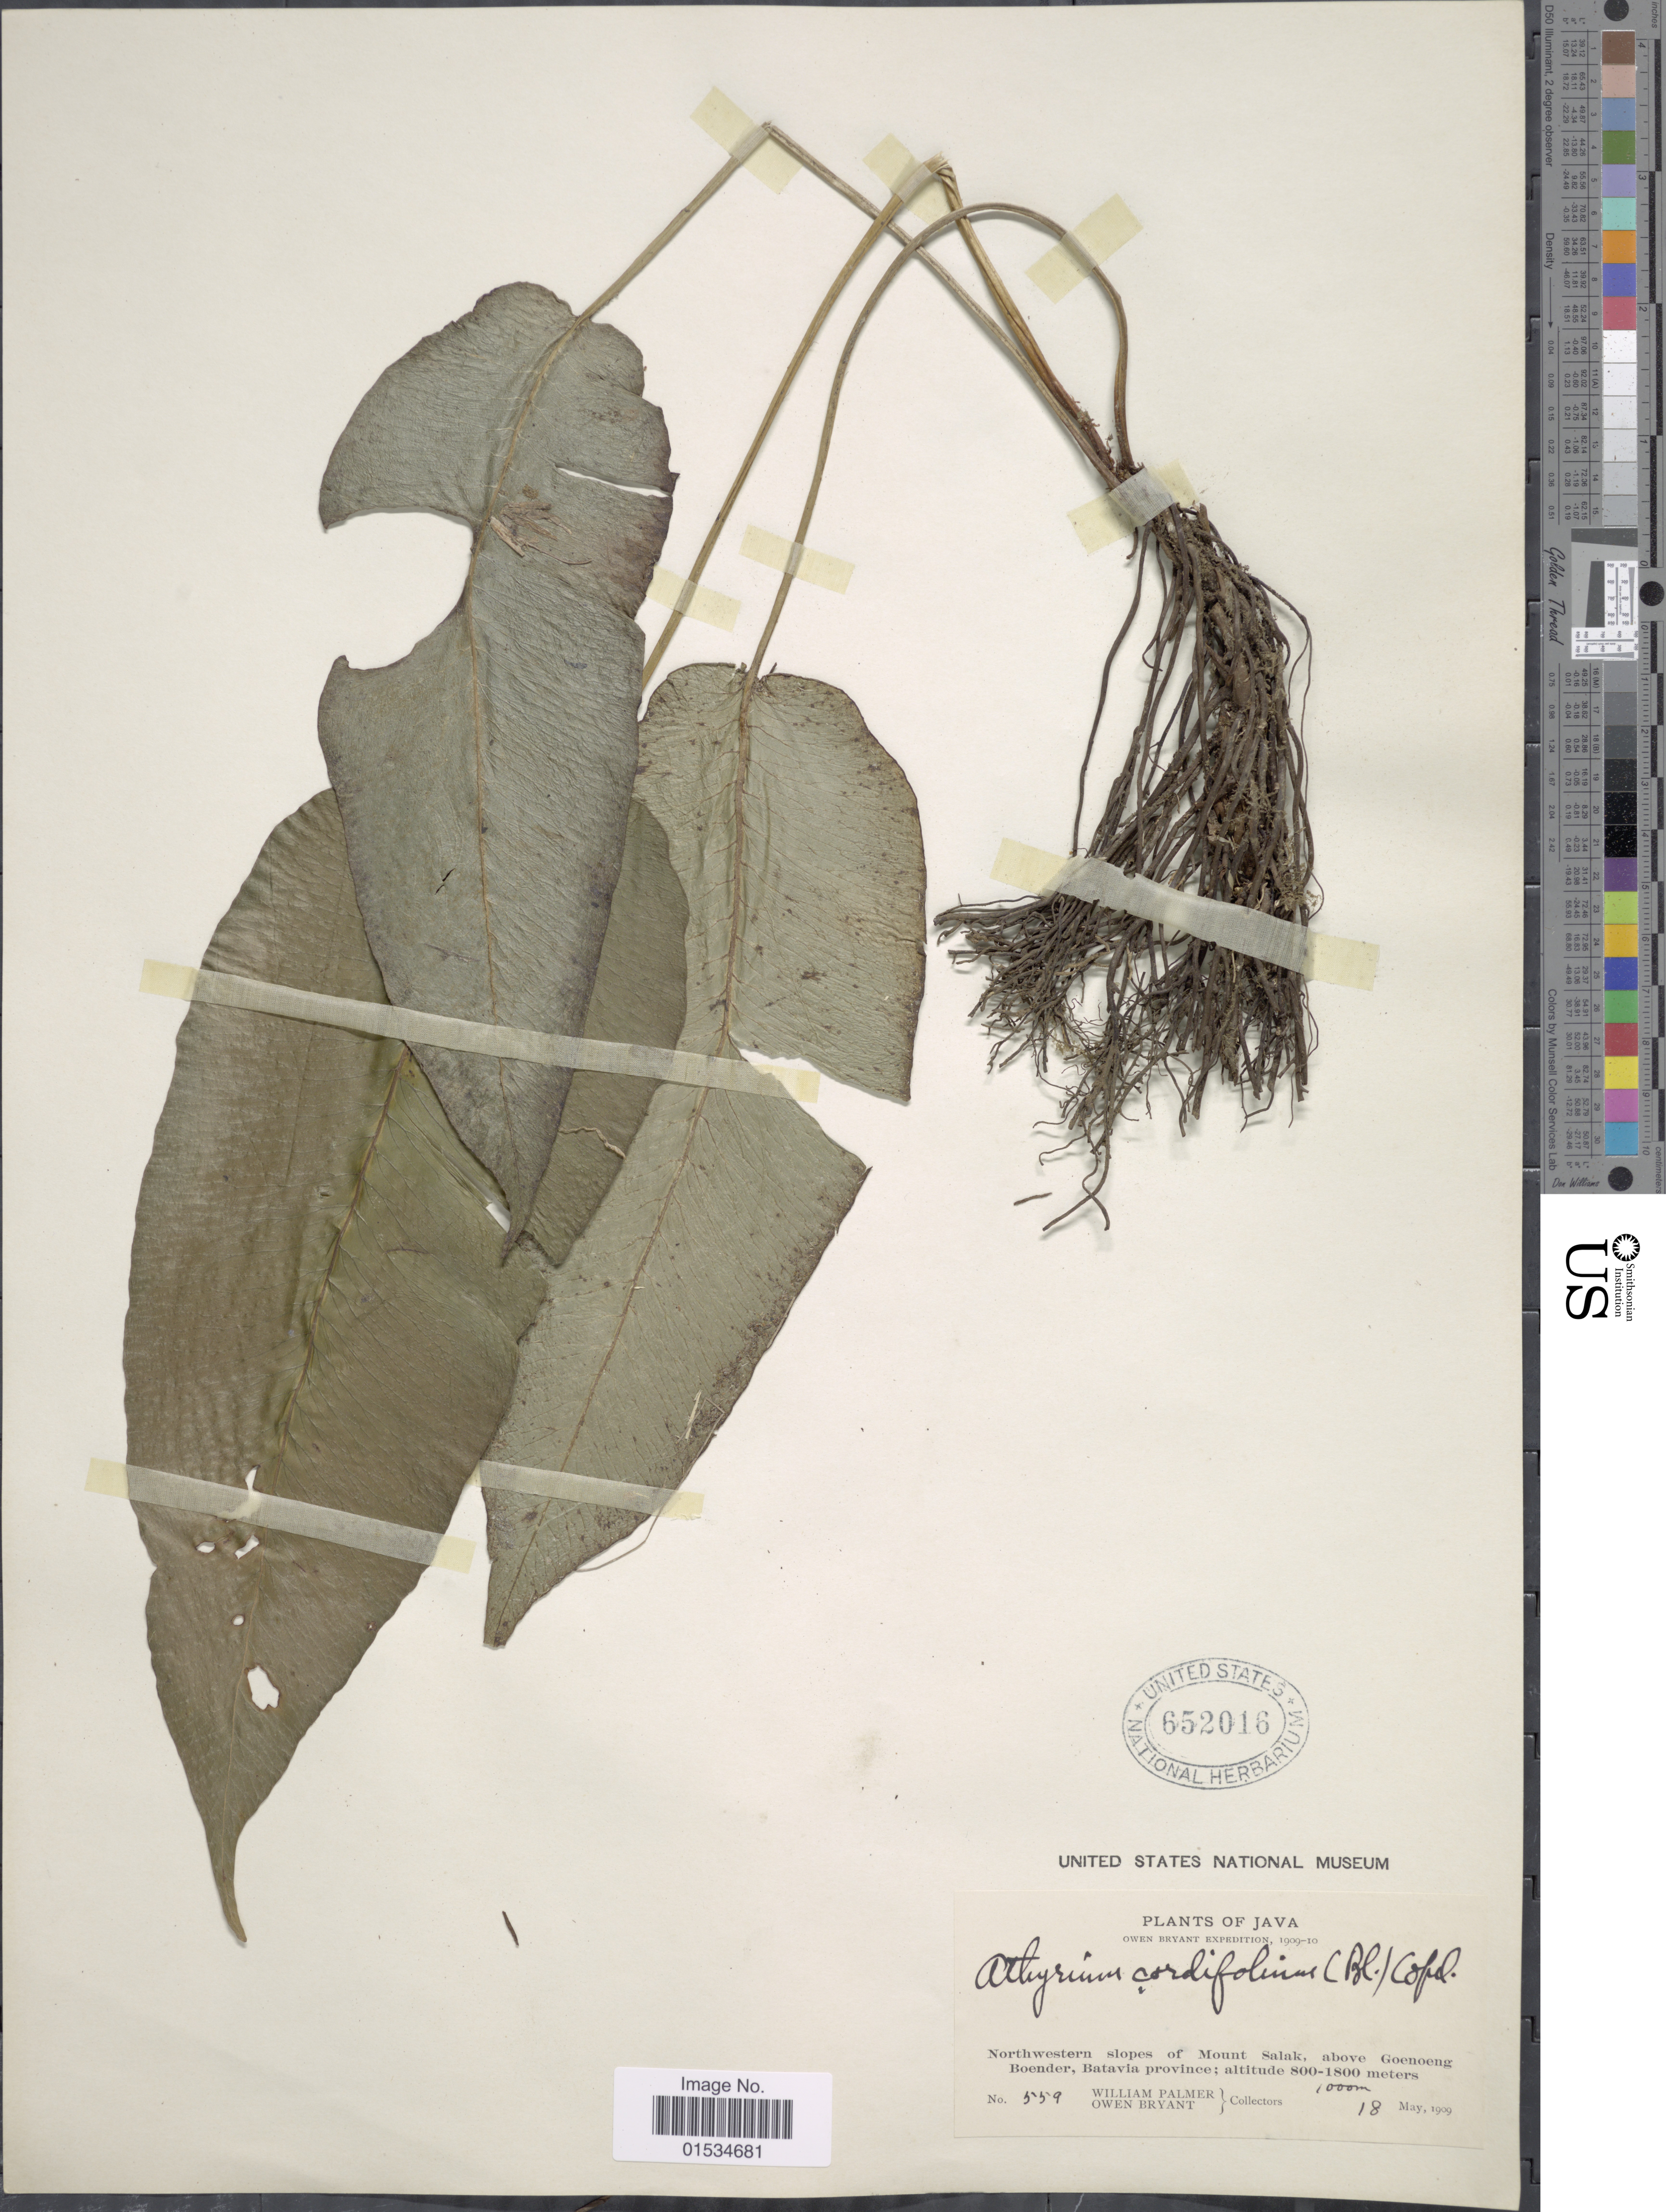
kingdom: Plantae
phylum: Tracheophyta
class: Polypodiopsida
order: Polypodiales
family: Athyriaceae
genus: Diplazium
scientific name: Diplazium cordifolium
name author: Blume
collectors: W. Palmer & O. Bryant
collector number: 559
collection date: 1909-05-18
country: Indonesia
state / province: Java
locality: Northwestern slopes of Mount Salak, above Goenoeng Boender, Batavia Province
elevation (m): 1000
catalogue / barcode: US 652016